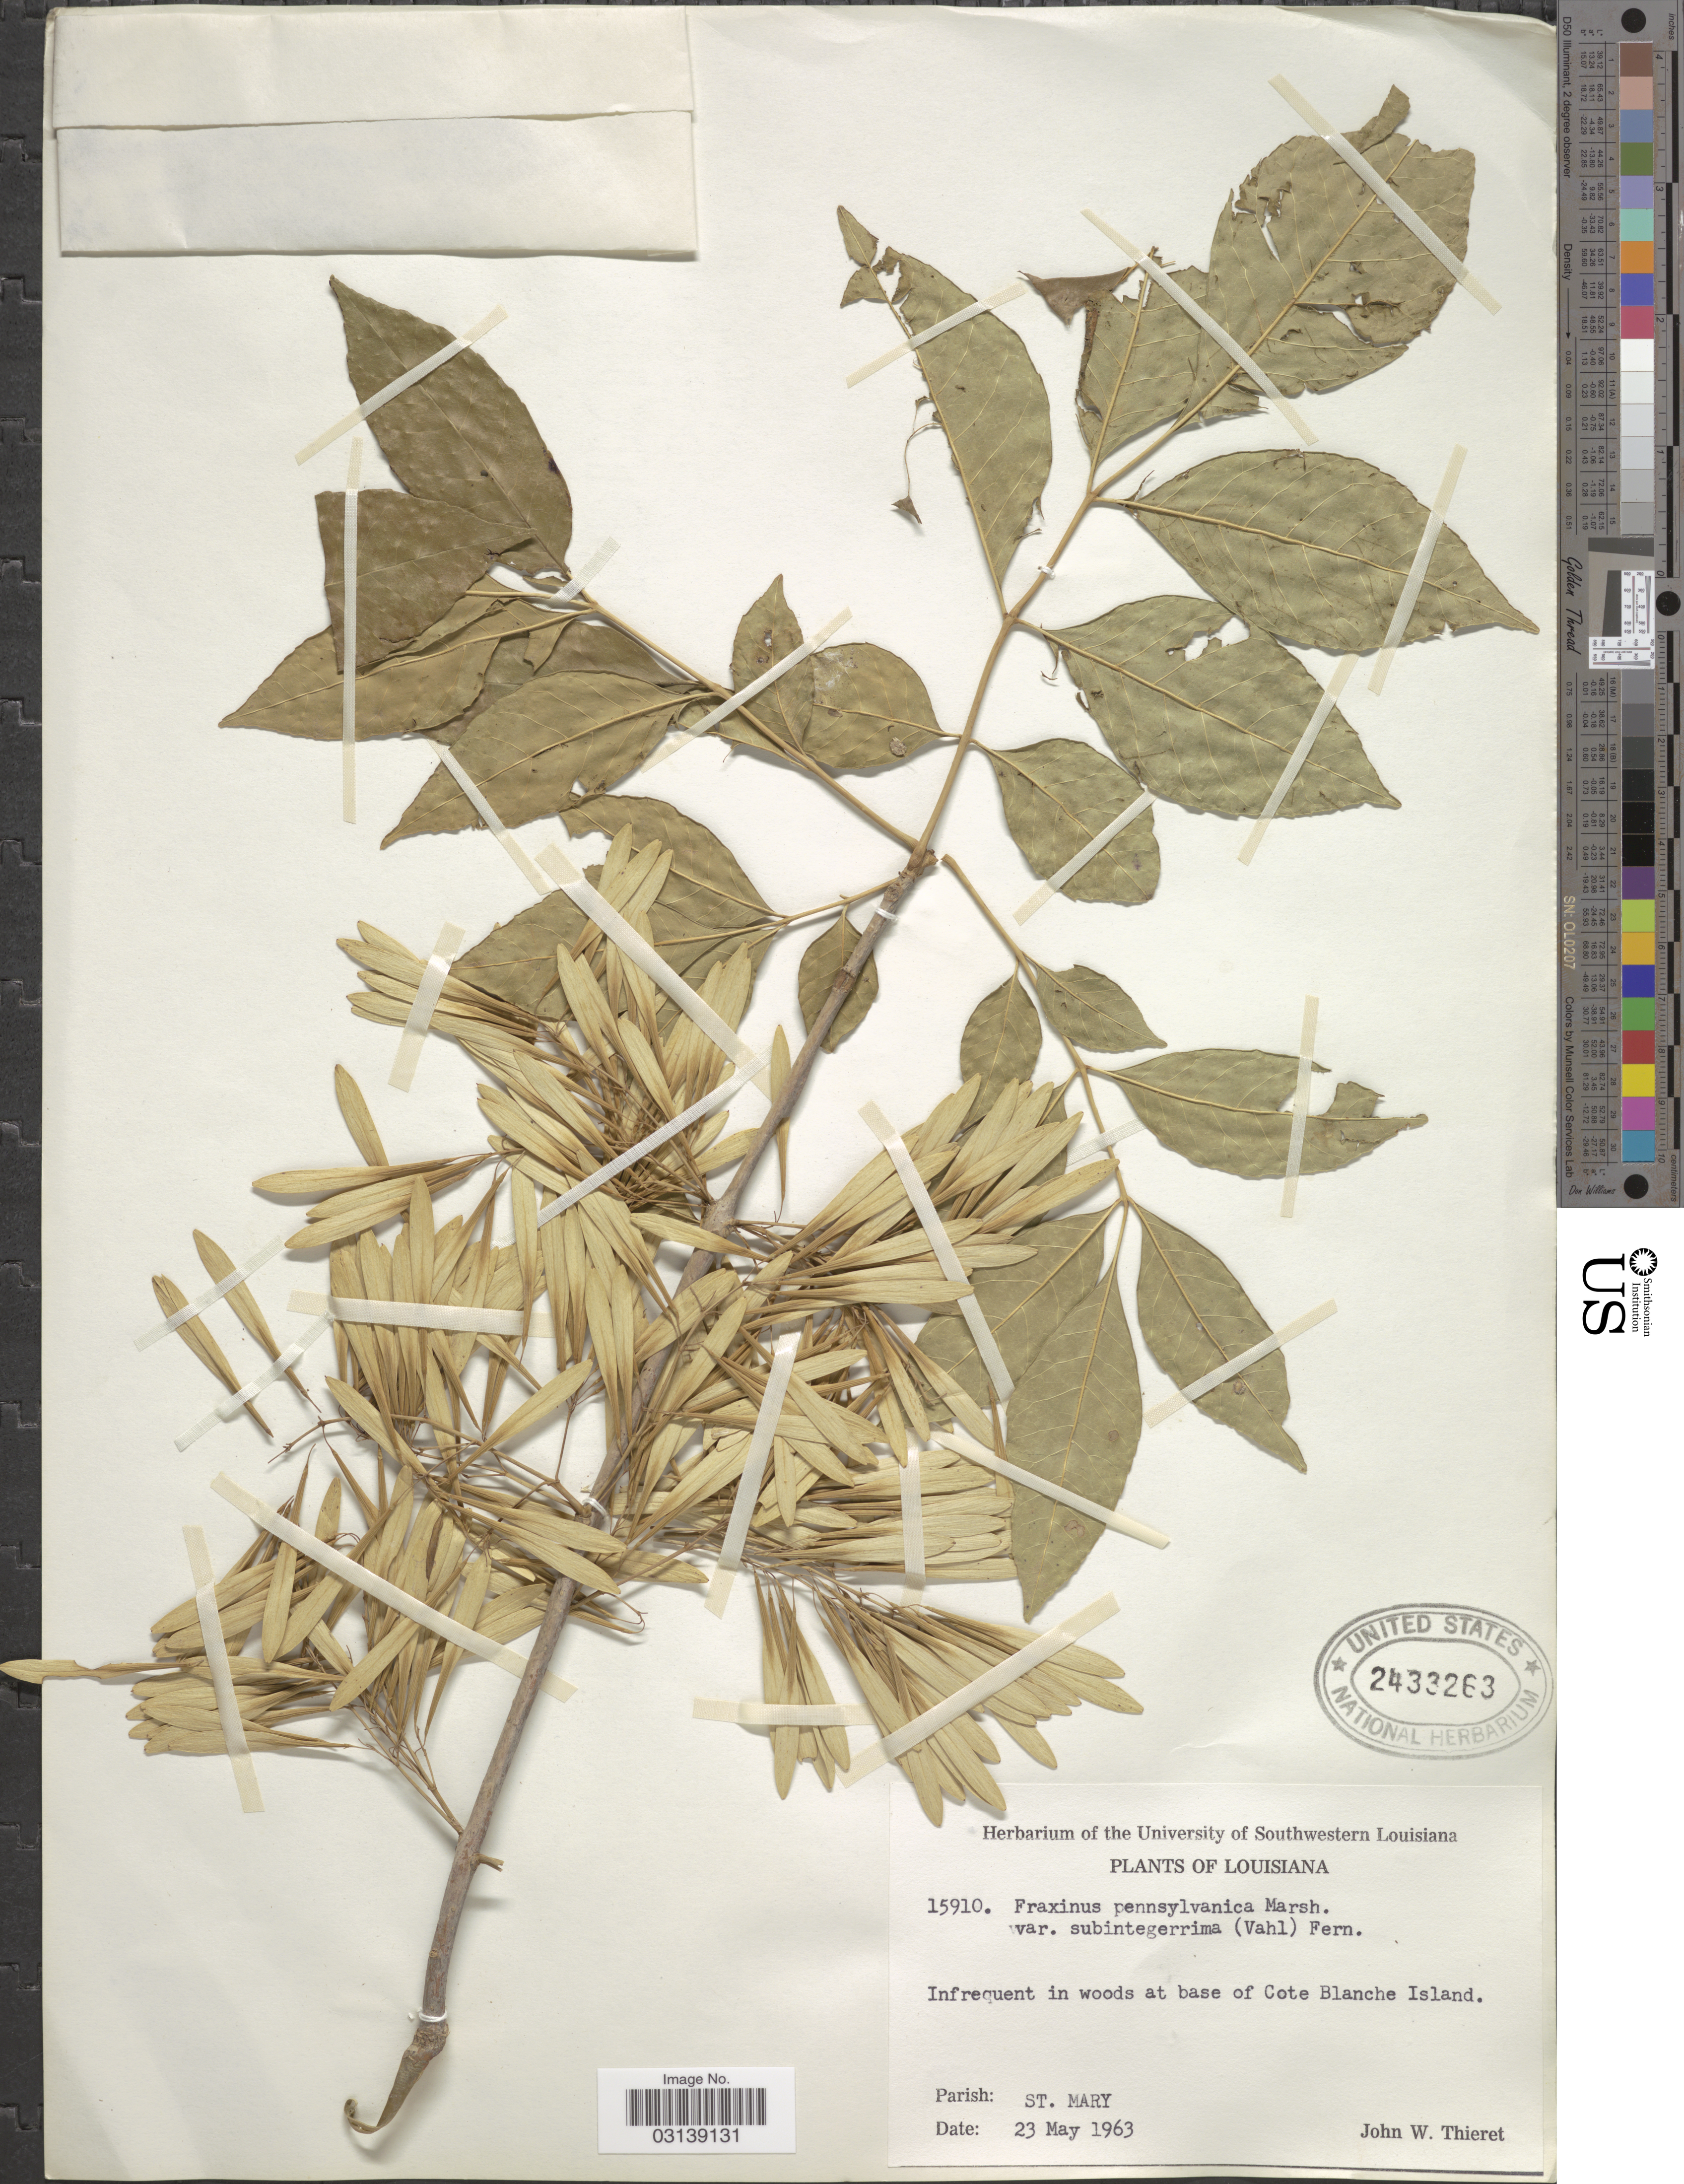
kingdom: Plantae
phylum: Tracheophyta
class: Magnoliopsida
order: Lamiales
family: Oleaceae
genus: Fraxinus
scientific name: Fraxinus pennsylvanica var. lanceolata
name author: Sarg.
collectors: J. W. Thieret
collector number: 15910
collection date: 1963-05-23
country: United States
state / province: Louisiana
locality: Infrequent in woods at base of Cote Blanche Island. Parish: St. Mary.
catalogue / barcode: US 2433263